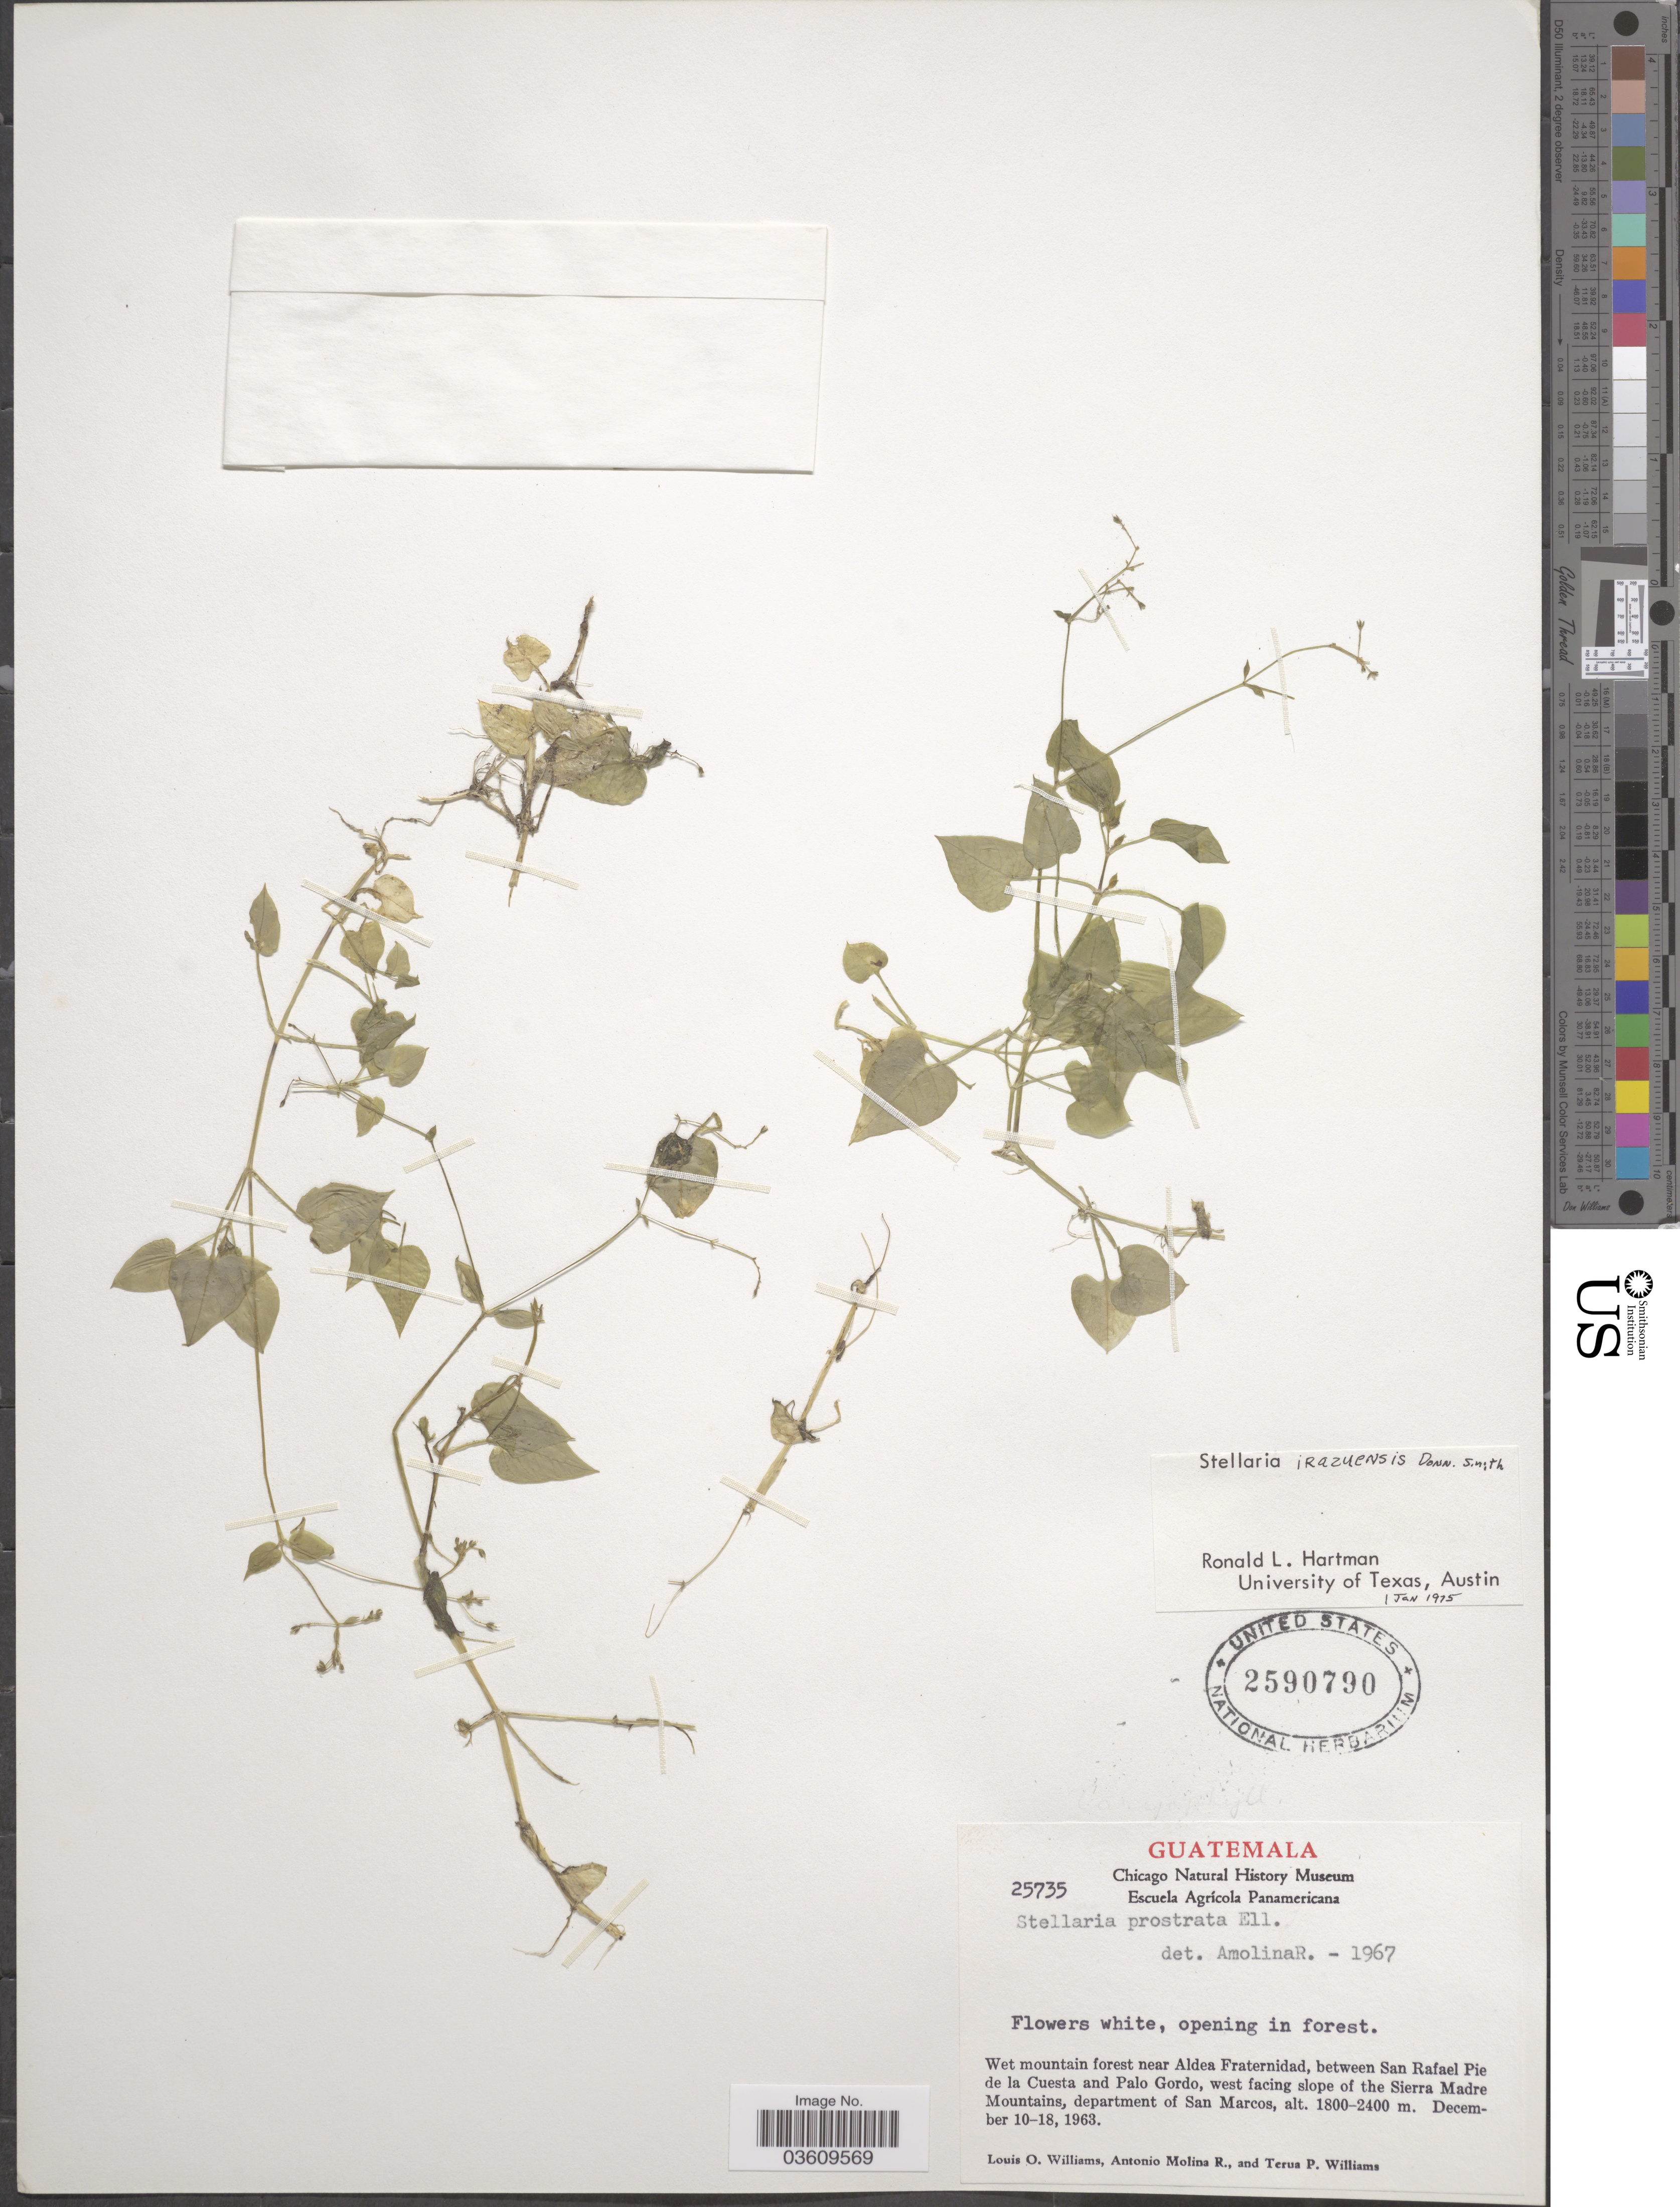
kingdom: Plantae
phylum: Tracheophyta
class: Magnoliopsida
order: Caryophyllales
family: Caryophyllaceae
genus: Stellaria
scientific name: Stellaria irazuensis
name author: Donn. Sm.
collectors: L. O. Williams, A. Molina R. & T. Williams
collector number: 25735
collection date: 1963-12-10/1963-12-18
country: Guatemala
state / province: San Marcos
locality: Wet mountain forest near Aldea Fraternidad, between San Rafael Pie de la Cuesta and Palo Gordo, west facing slope of the Sierra Madre Mountains, department of San Marcos.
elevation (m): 1800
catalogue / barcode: US 2590790